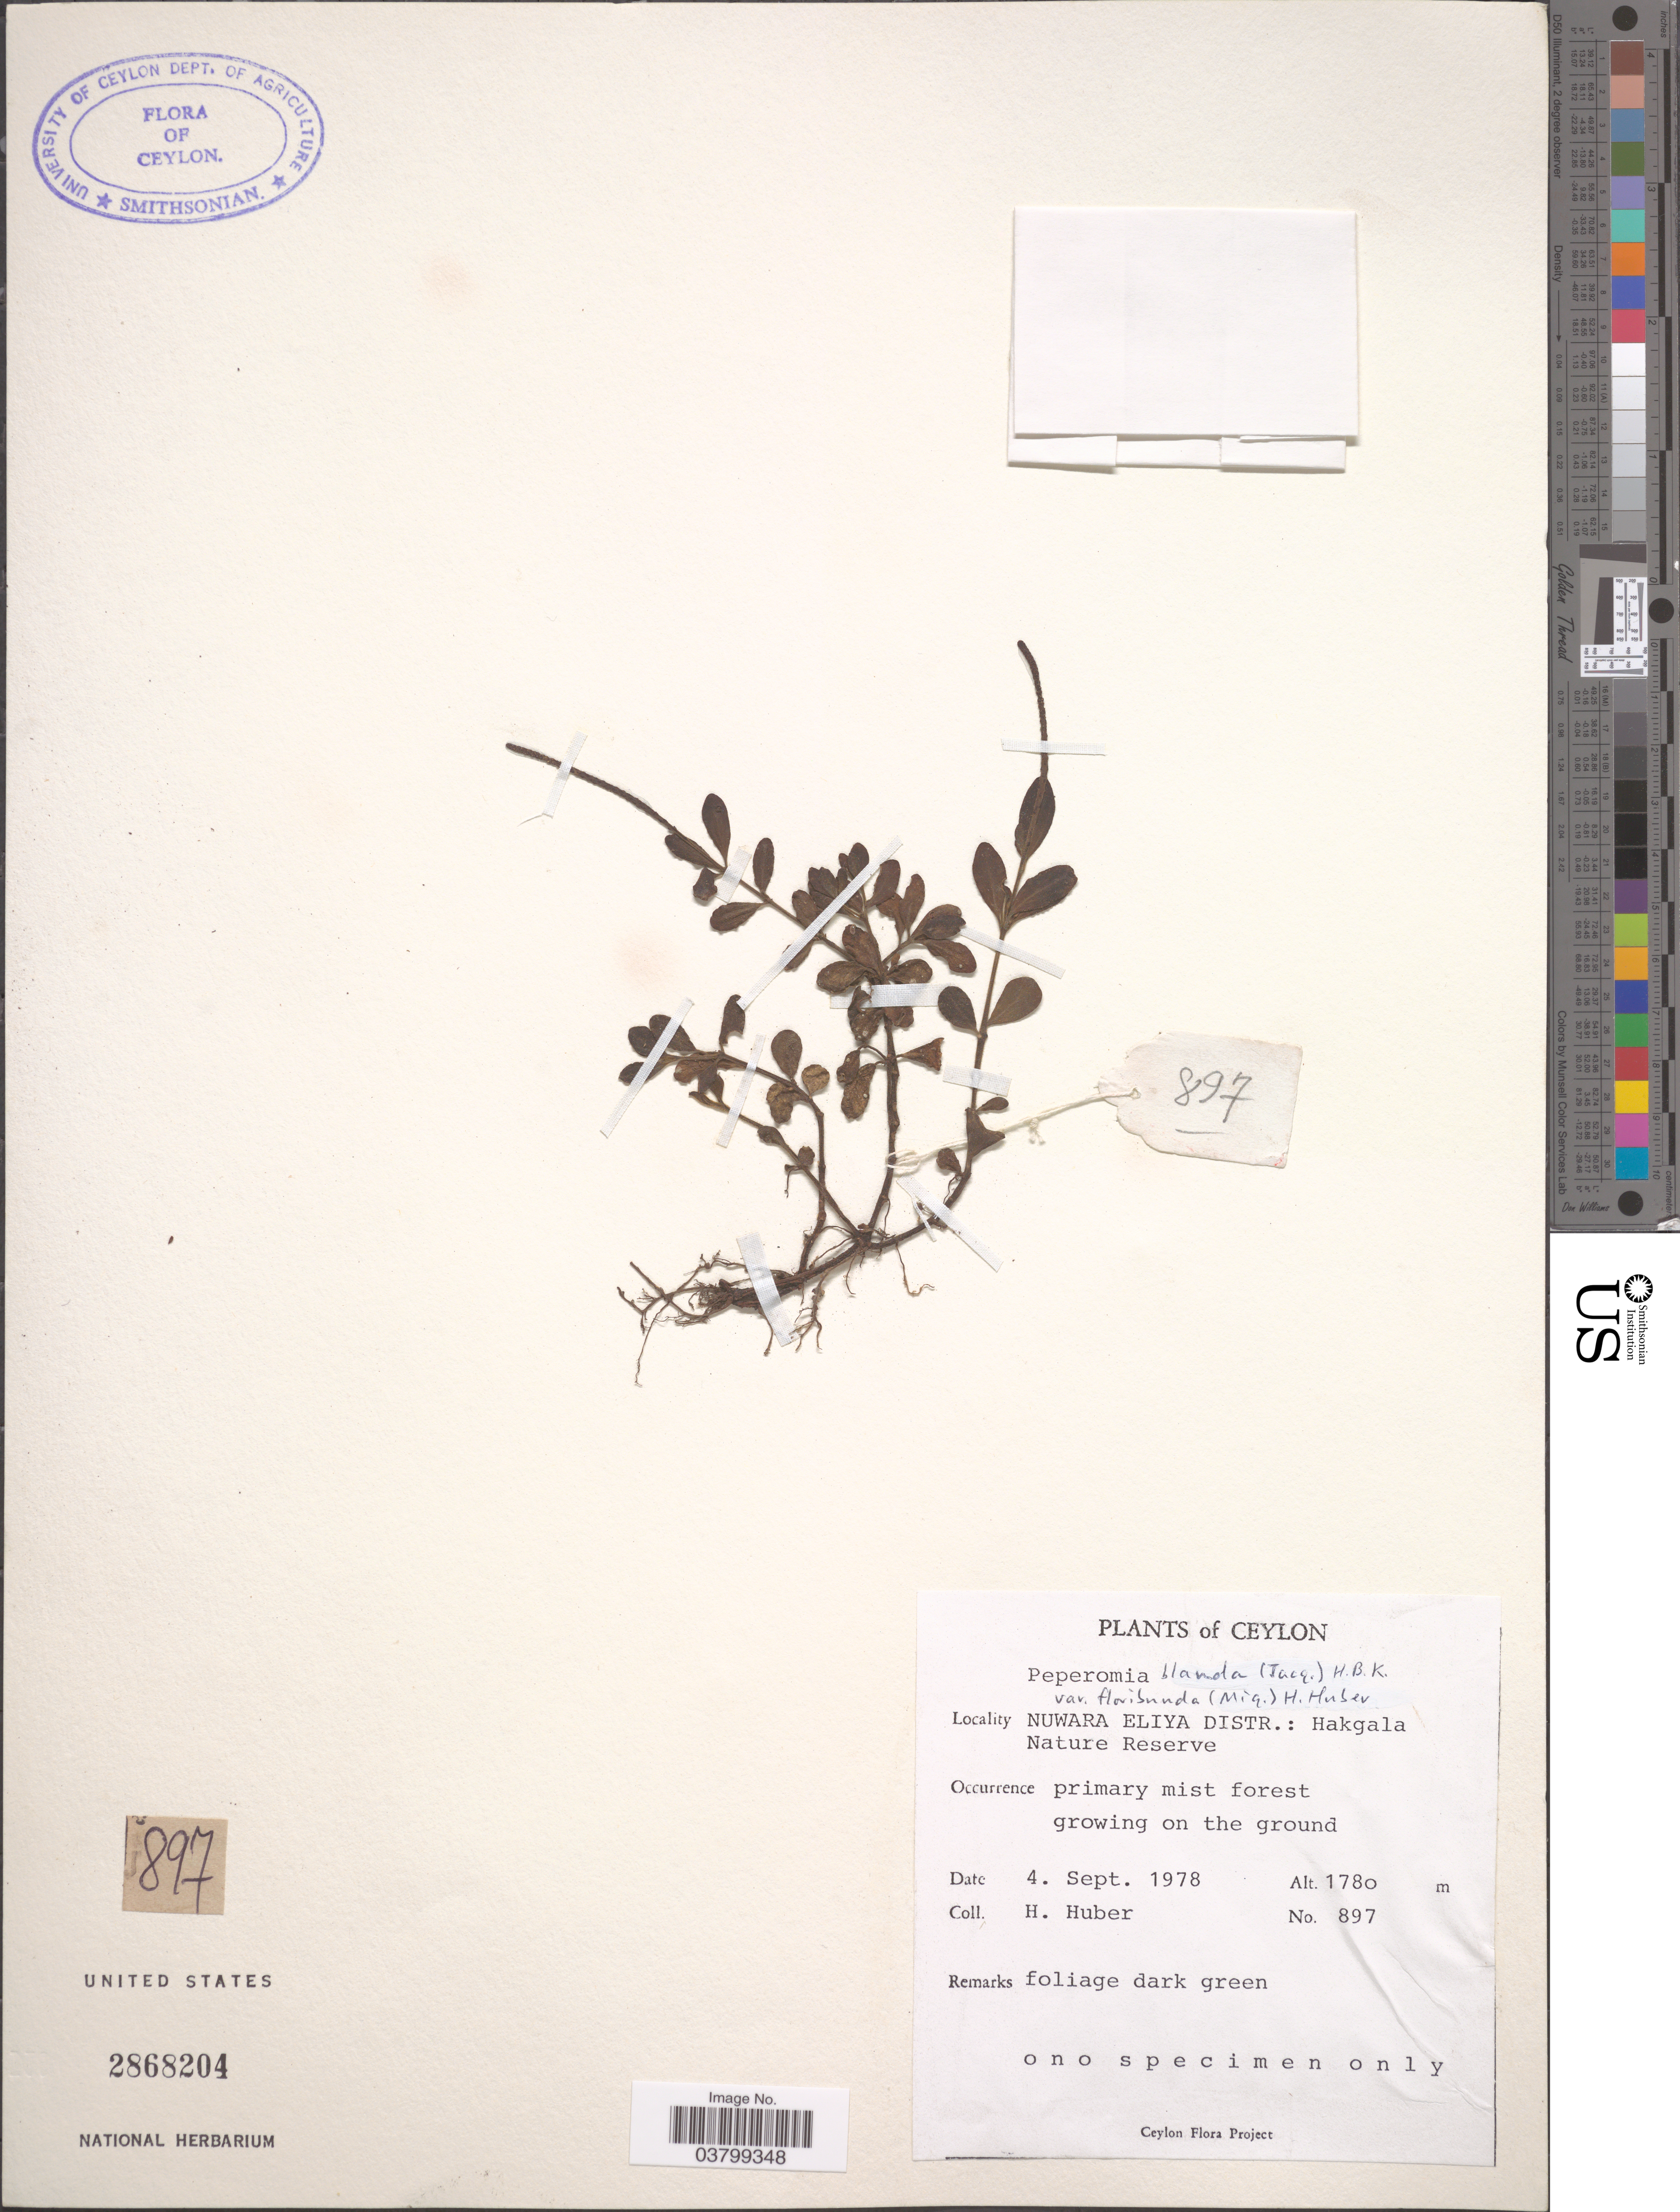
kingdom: Plantae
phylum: Tracheophyta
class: Magnoliopsida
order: Piperales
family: Piperaceae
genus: Peperomia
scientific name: Peperomia blanda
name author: (Jacq.) Kunth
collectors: H. Huber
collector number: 897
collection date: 1978-09-04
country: Sri Lanka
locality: Ceylon. Nuwara Eliya Distr.: Hakgala Nature Reserve.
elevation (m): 1780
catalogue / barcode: US 2868204